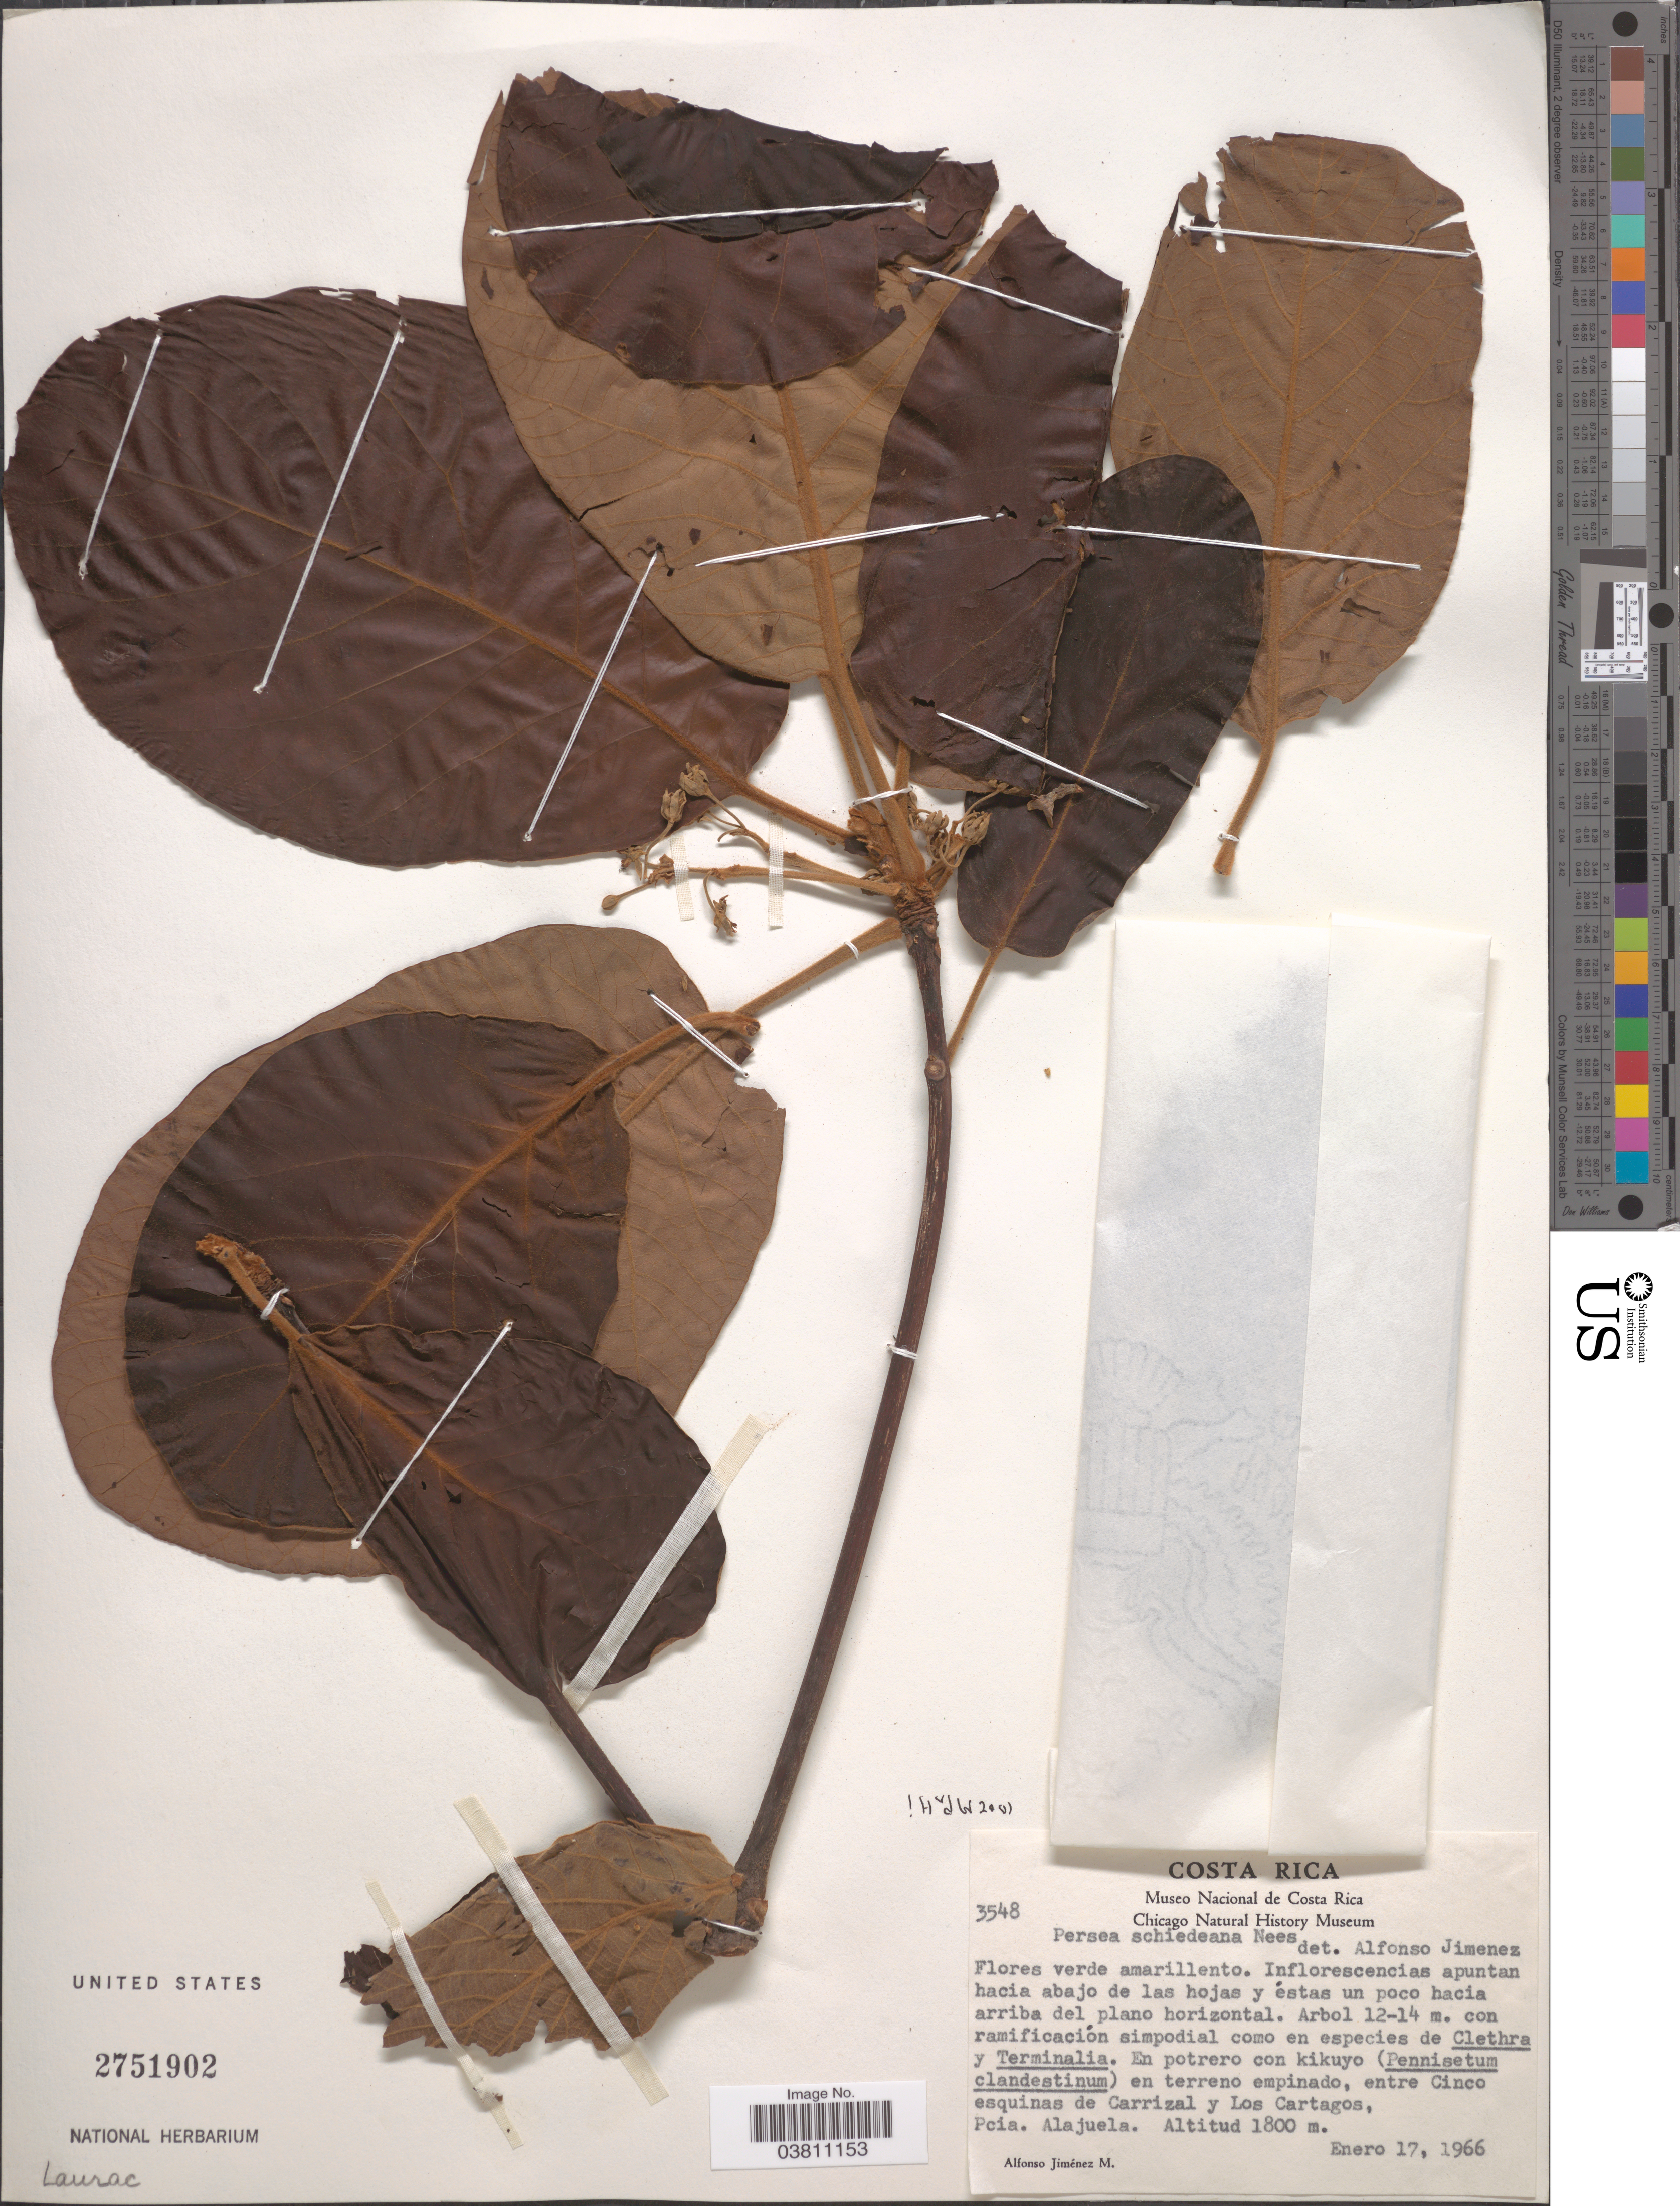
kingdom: Plantae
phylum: Tracheophyta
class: Magnoliopsida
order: Laurales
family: Lauraceae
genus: Persea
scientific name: Persea schiediana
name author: Nees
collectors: A. Jimenez M.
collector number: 3548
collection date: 1966-01-17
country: Costa Rica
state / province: Alajuela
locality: Entre Cinco esquinas de Carrizal y Los Cartagos.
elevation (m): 1800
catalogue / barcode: US 2751902